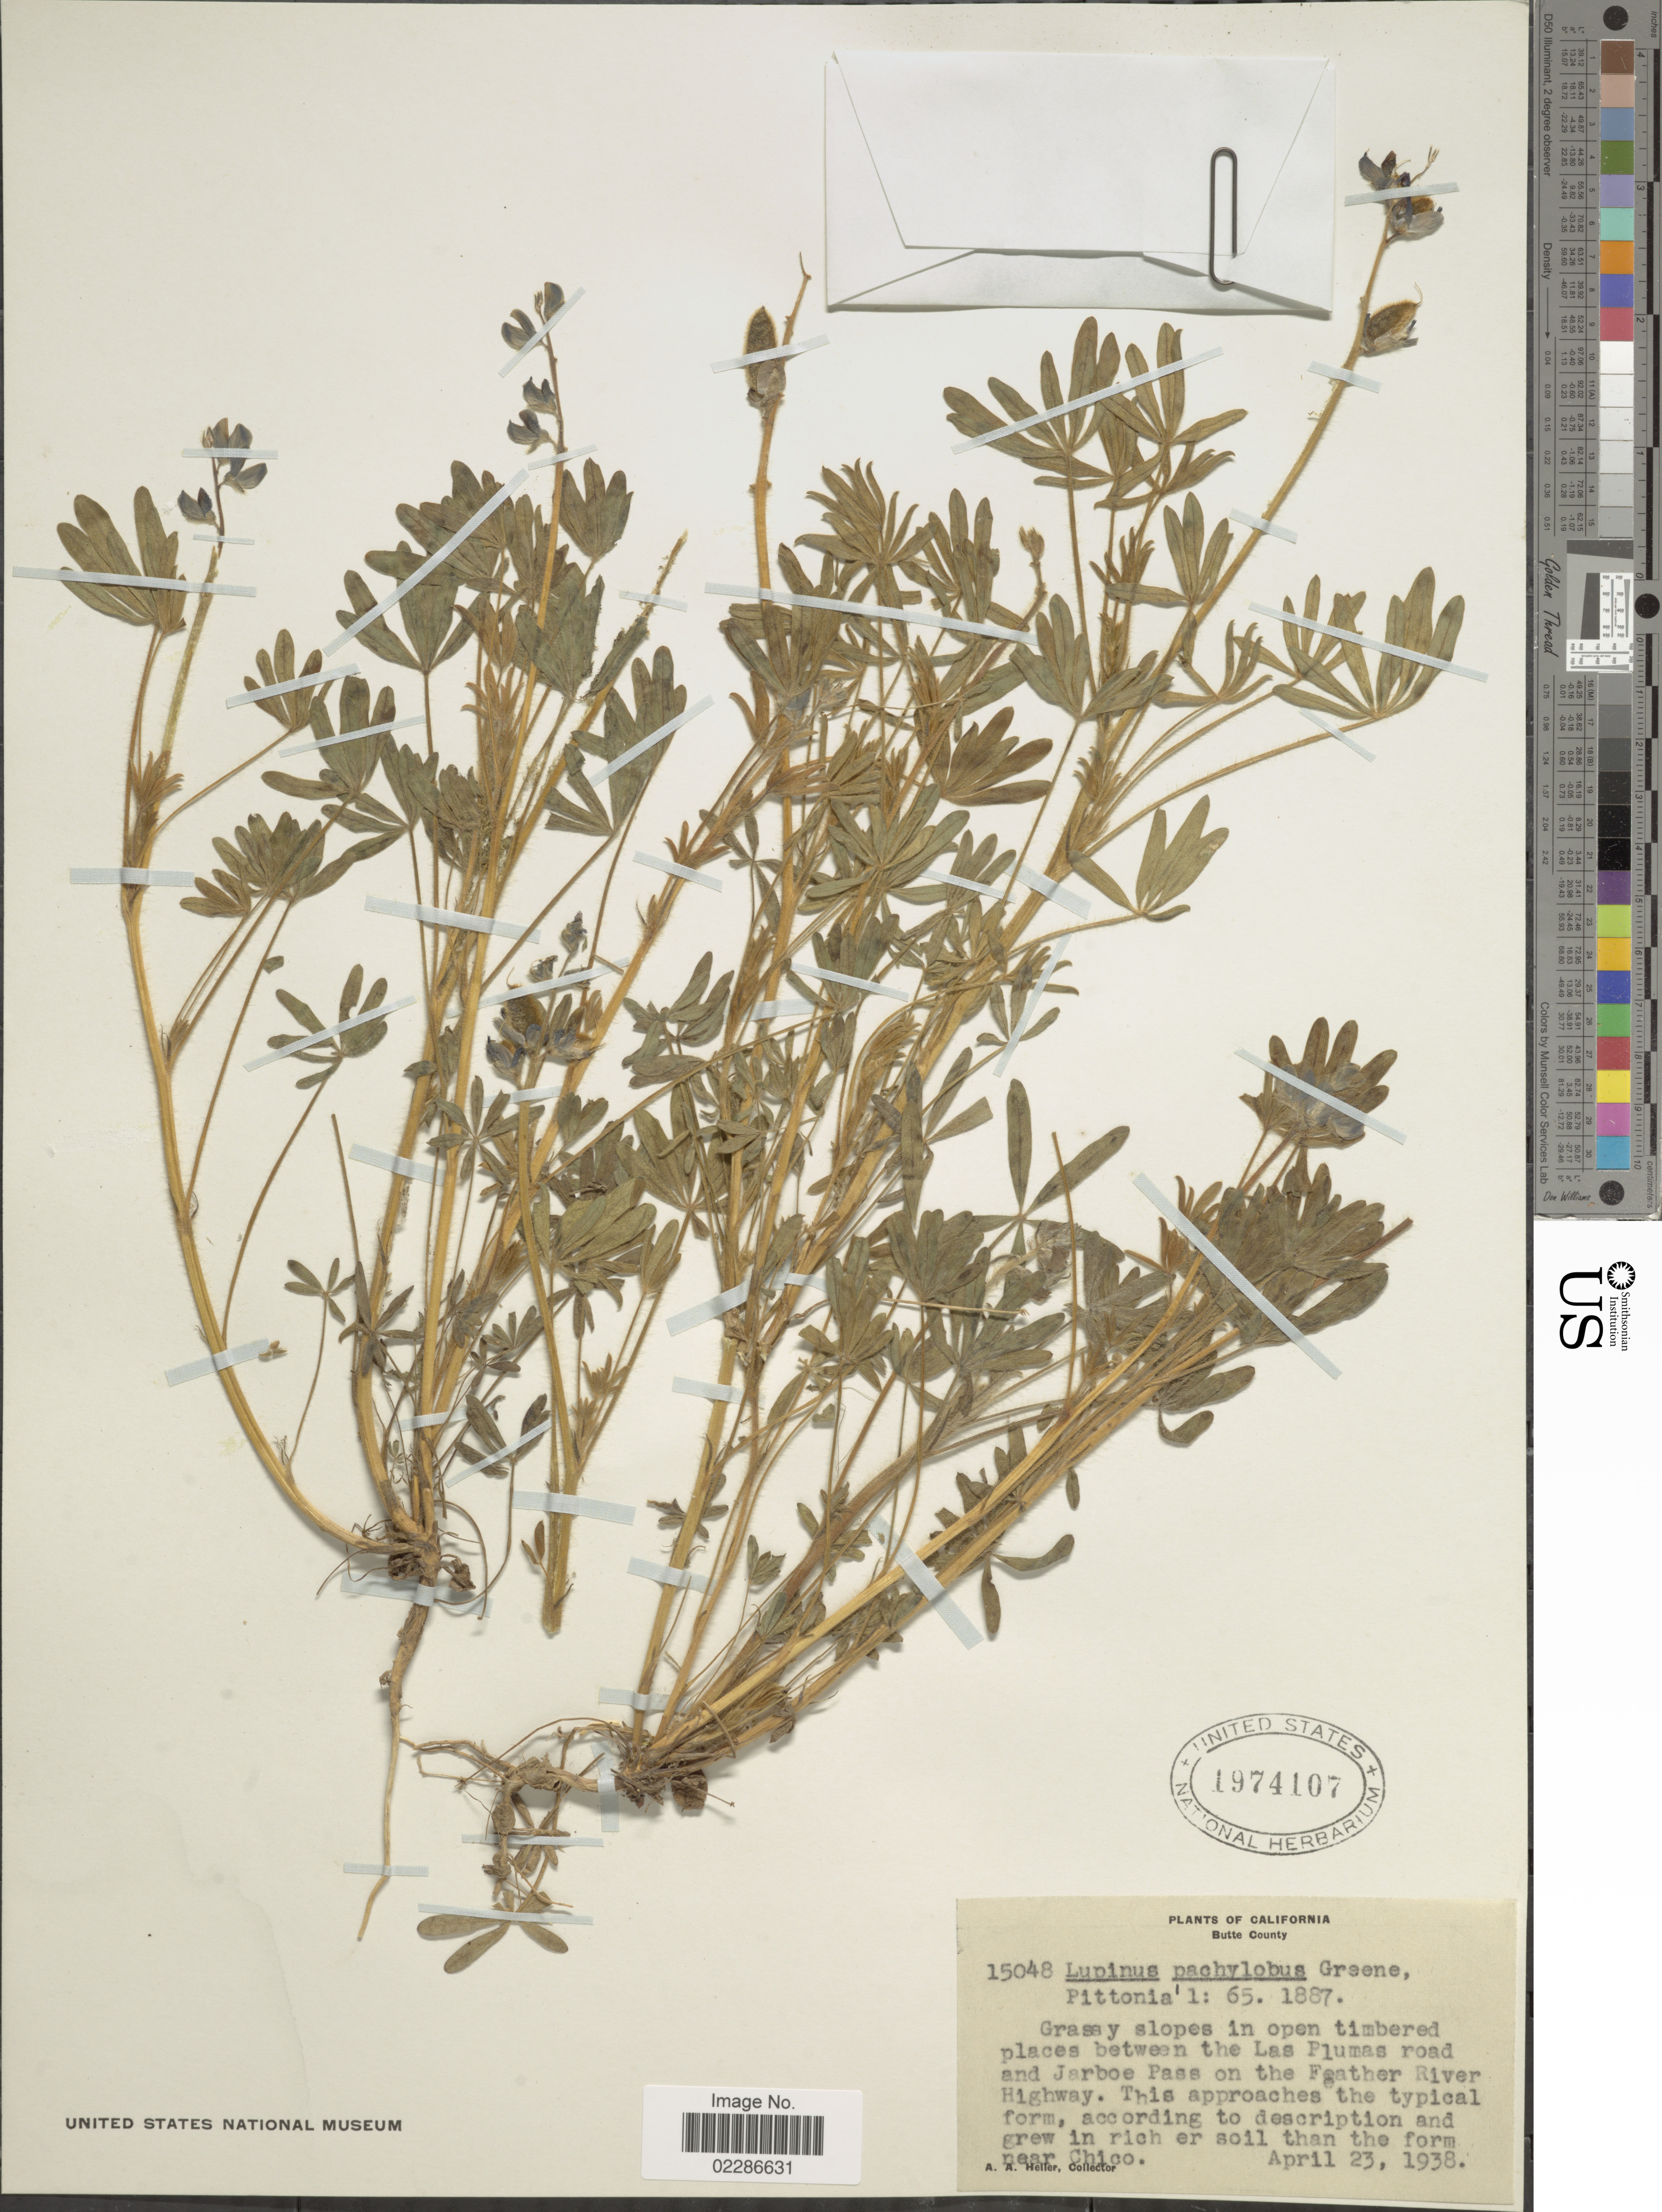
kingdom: Plantae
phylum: Tracheophyta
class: Magnoliopsida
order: Fabales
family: Fabaceae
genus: Lupinus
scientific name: Lupinus pachylobus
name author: Greene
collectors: A. A. Heller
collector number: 15048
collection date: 1938-04-23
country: United States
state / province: California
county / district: Butte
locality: Butte County, Grassy slopes in open timbered places between the Las Plumas road and Jarboe Pass on the Feather River Highway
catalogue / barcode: US 1974107